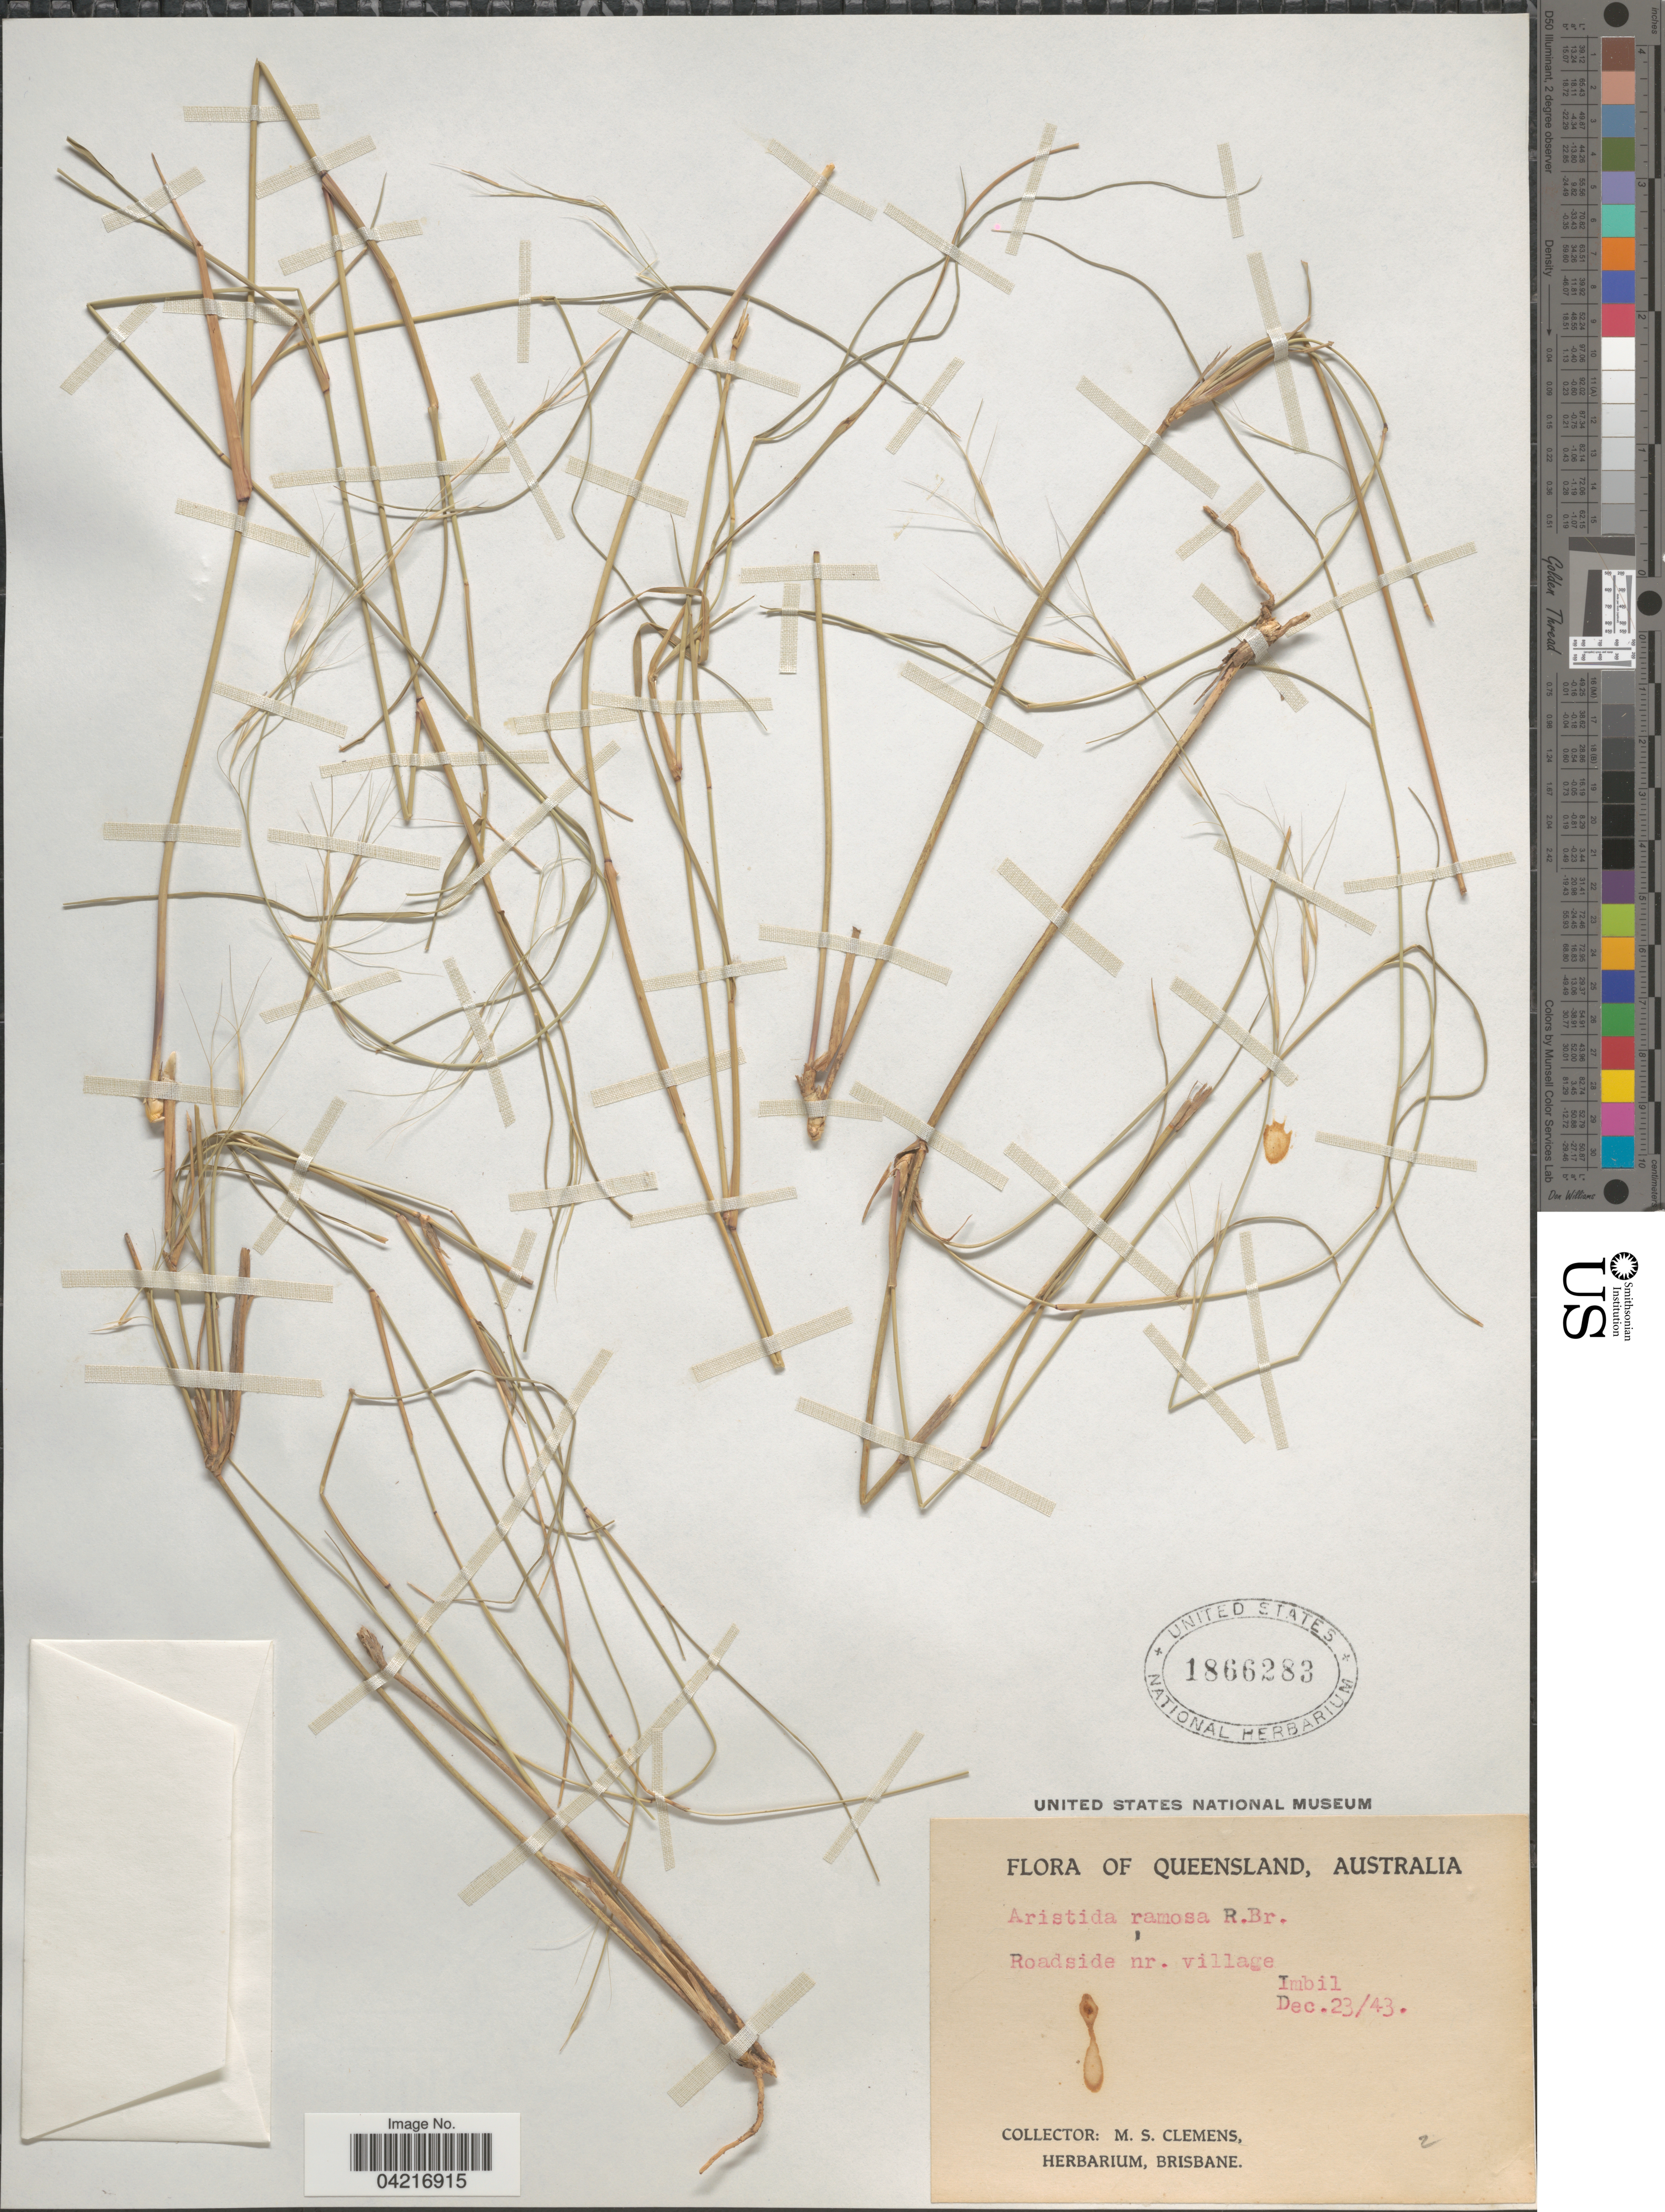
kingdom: Plantae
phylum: Tracheophyta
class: Liliopsida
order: Poales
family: Poaceae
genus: Aristida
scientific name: Aristida ramosa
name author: R. Br.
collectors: M. S. Clemens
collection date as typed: Transcribed d/m/y: 23/12/43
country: Australia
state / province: Queensland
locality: Roadside nr. village Imbil.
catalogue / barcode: US 1866283